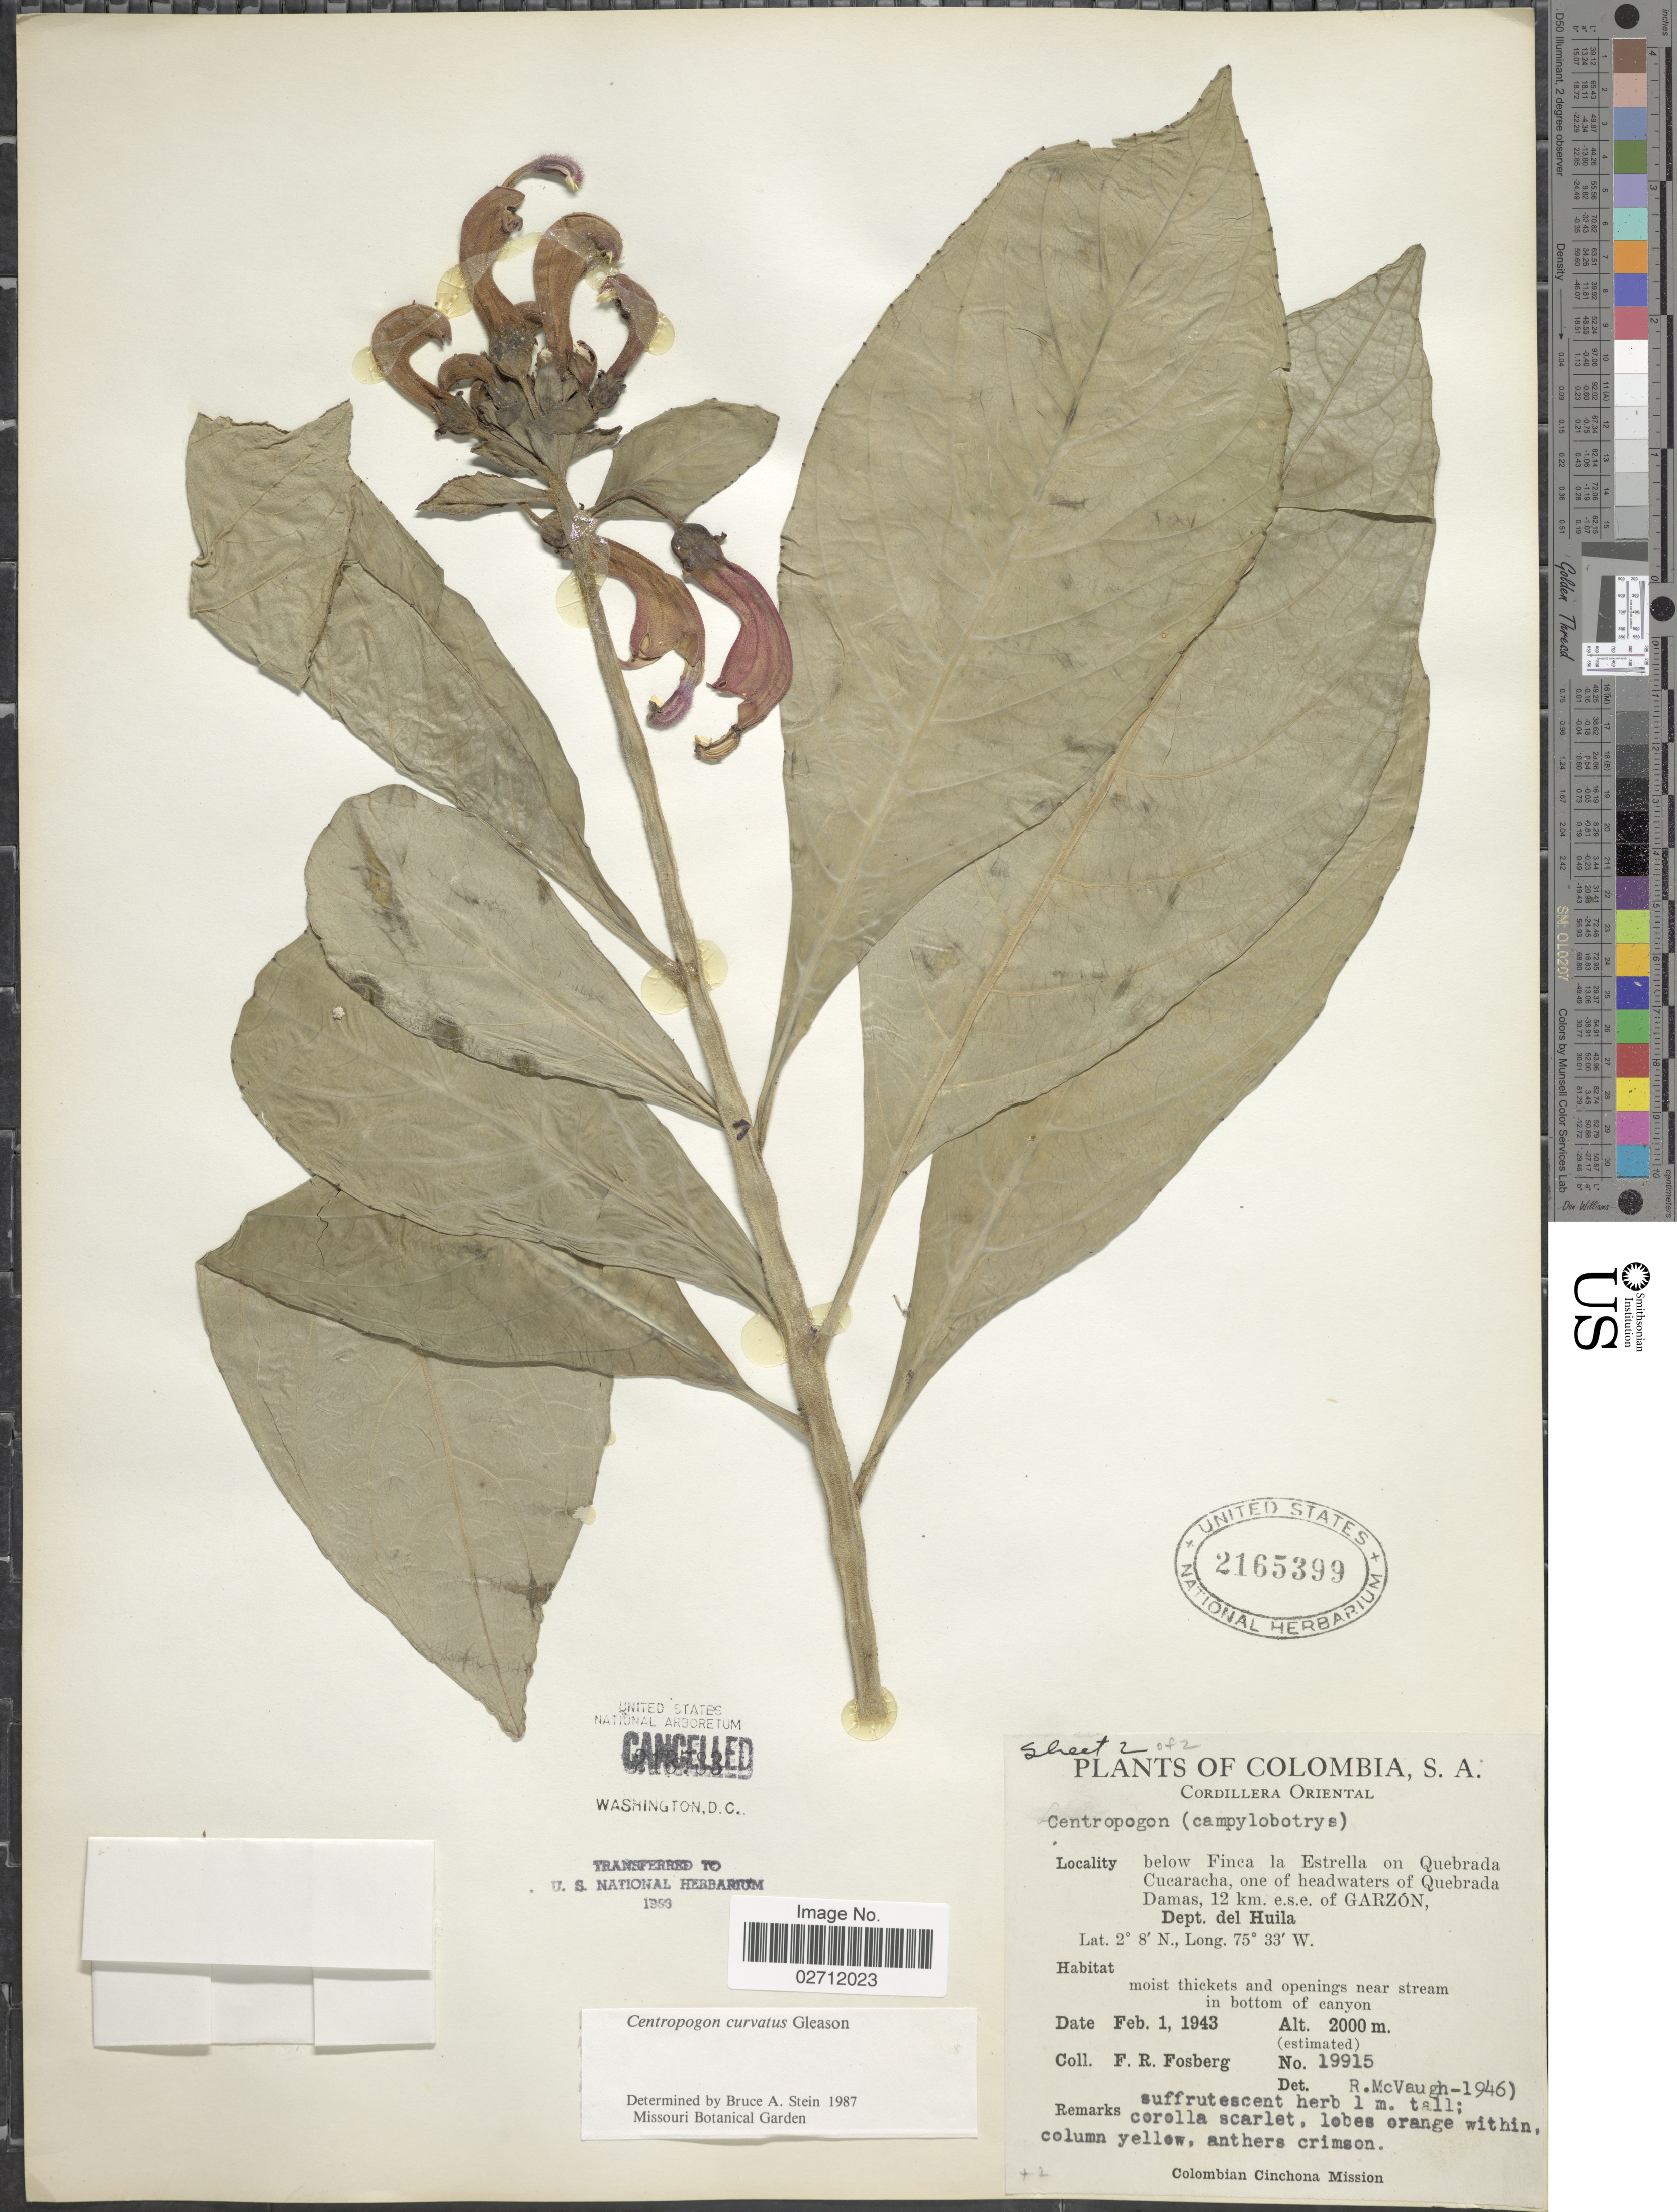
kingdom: Plantae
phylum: Tracheophyta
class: Magnoliopsida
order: Asterales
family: Campanulaceae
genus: Centropogon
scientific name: Centropogon curvatus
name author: Gleason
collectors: F. R. Fosberg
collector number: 19915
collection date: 1943-02-01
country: Colombia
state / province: Huila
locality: Cordillera Oriental, below Finca de la Estrella on Quebrada Cucaracha, one of headwaters of Quebrada Damas, 12 km. e.s.e. of Garzon, near stream in bottom of canyon.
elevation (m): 2000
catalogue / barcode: US 2165399